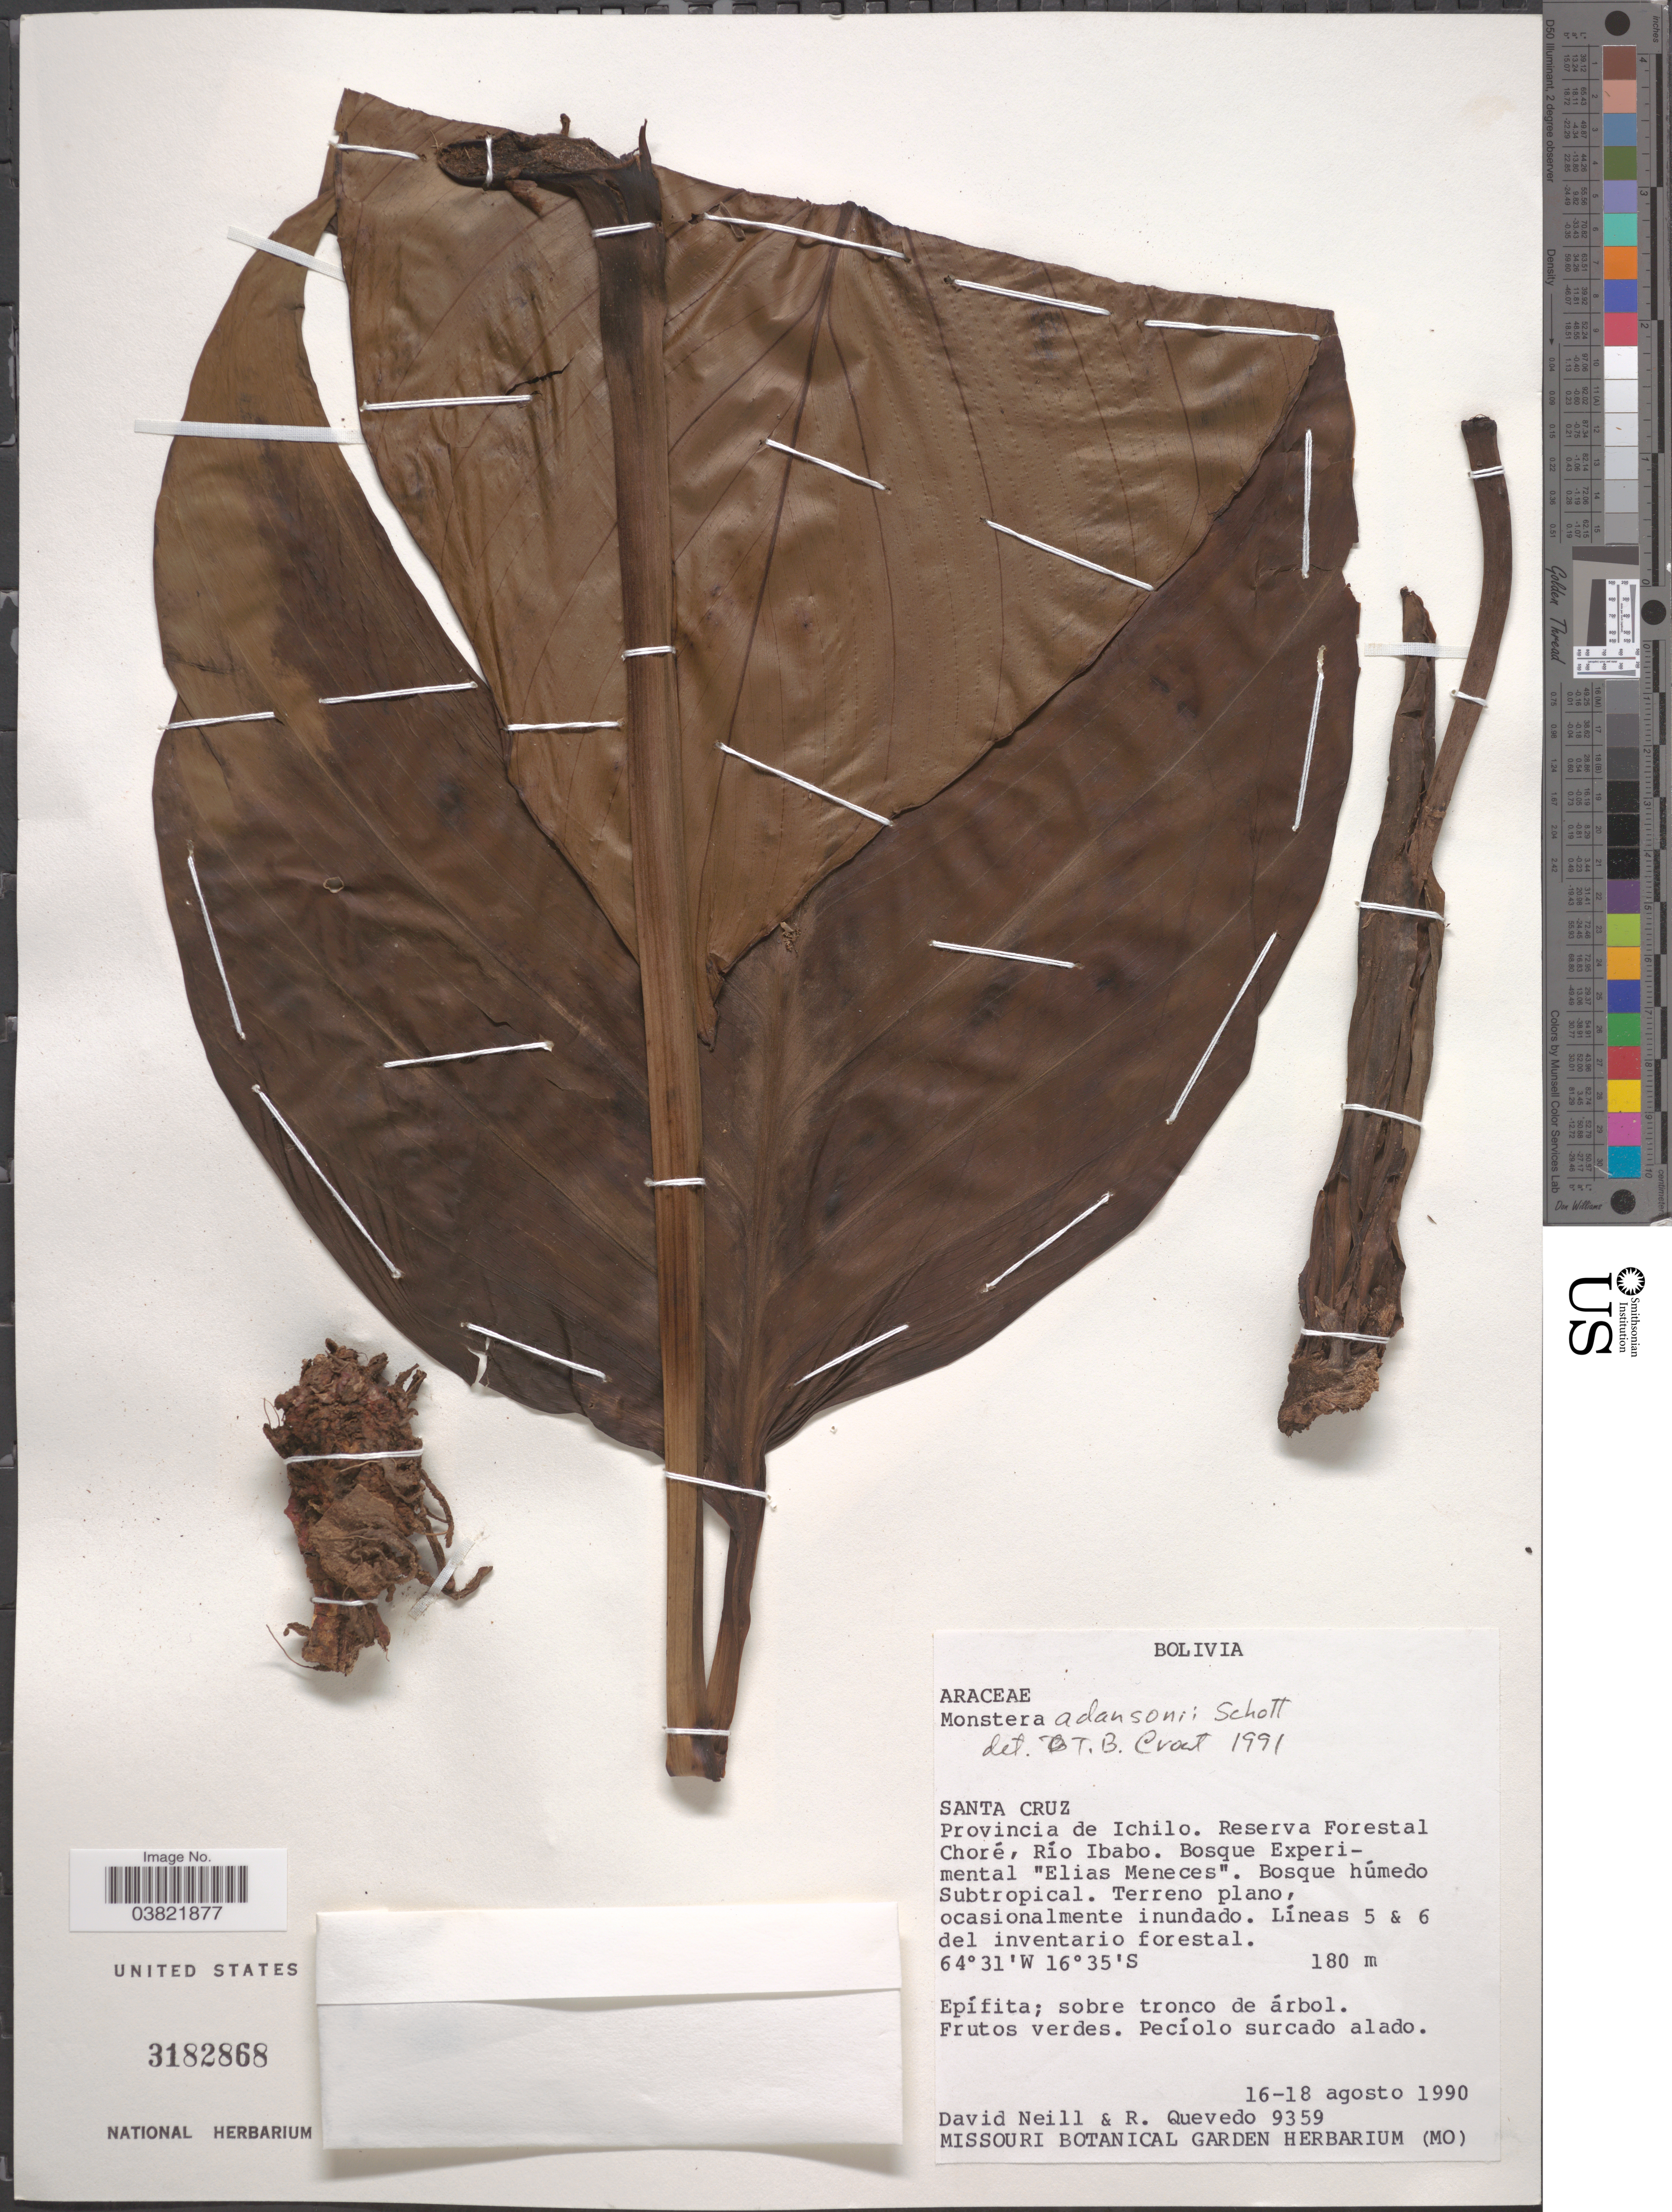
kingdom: Plantae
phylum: Tracheophyta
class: Liliopsida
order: Alismatales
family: Araceae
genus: Monstera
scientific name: Monstera adansonii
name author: Schott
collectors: D. Neill & R. Quevedo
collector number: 9359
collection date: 1990-08-16/1990-08-18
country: Bolivia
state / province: Santa Cruz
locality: Provincia de Ichilo. Reserva Forestal Choré, Río Ibabo. Bosque Experimental "Elias Meneces".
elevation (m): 180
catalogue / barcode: US 3182868